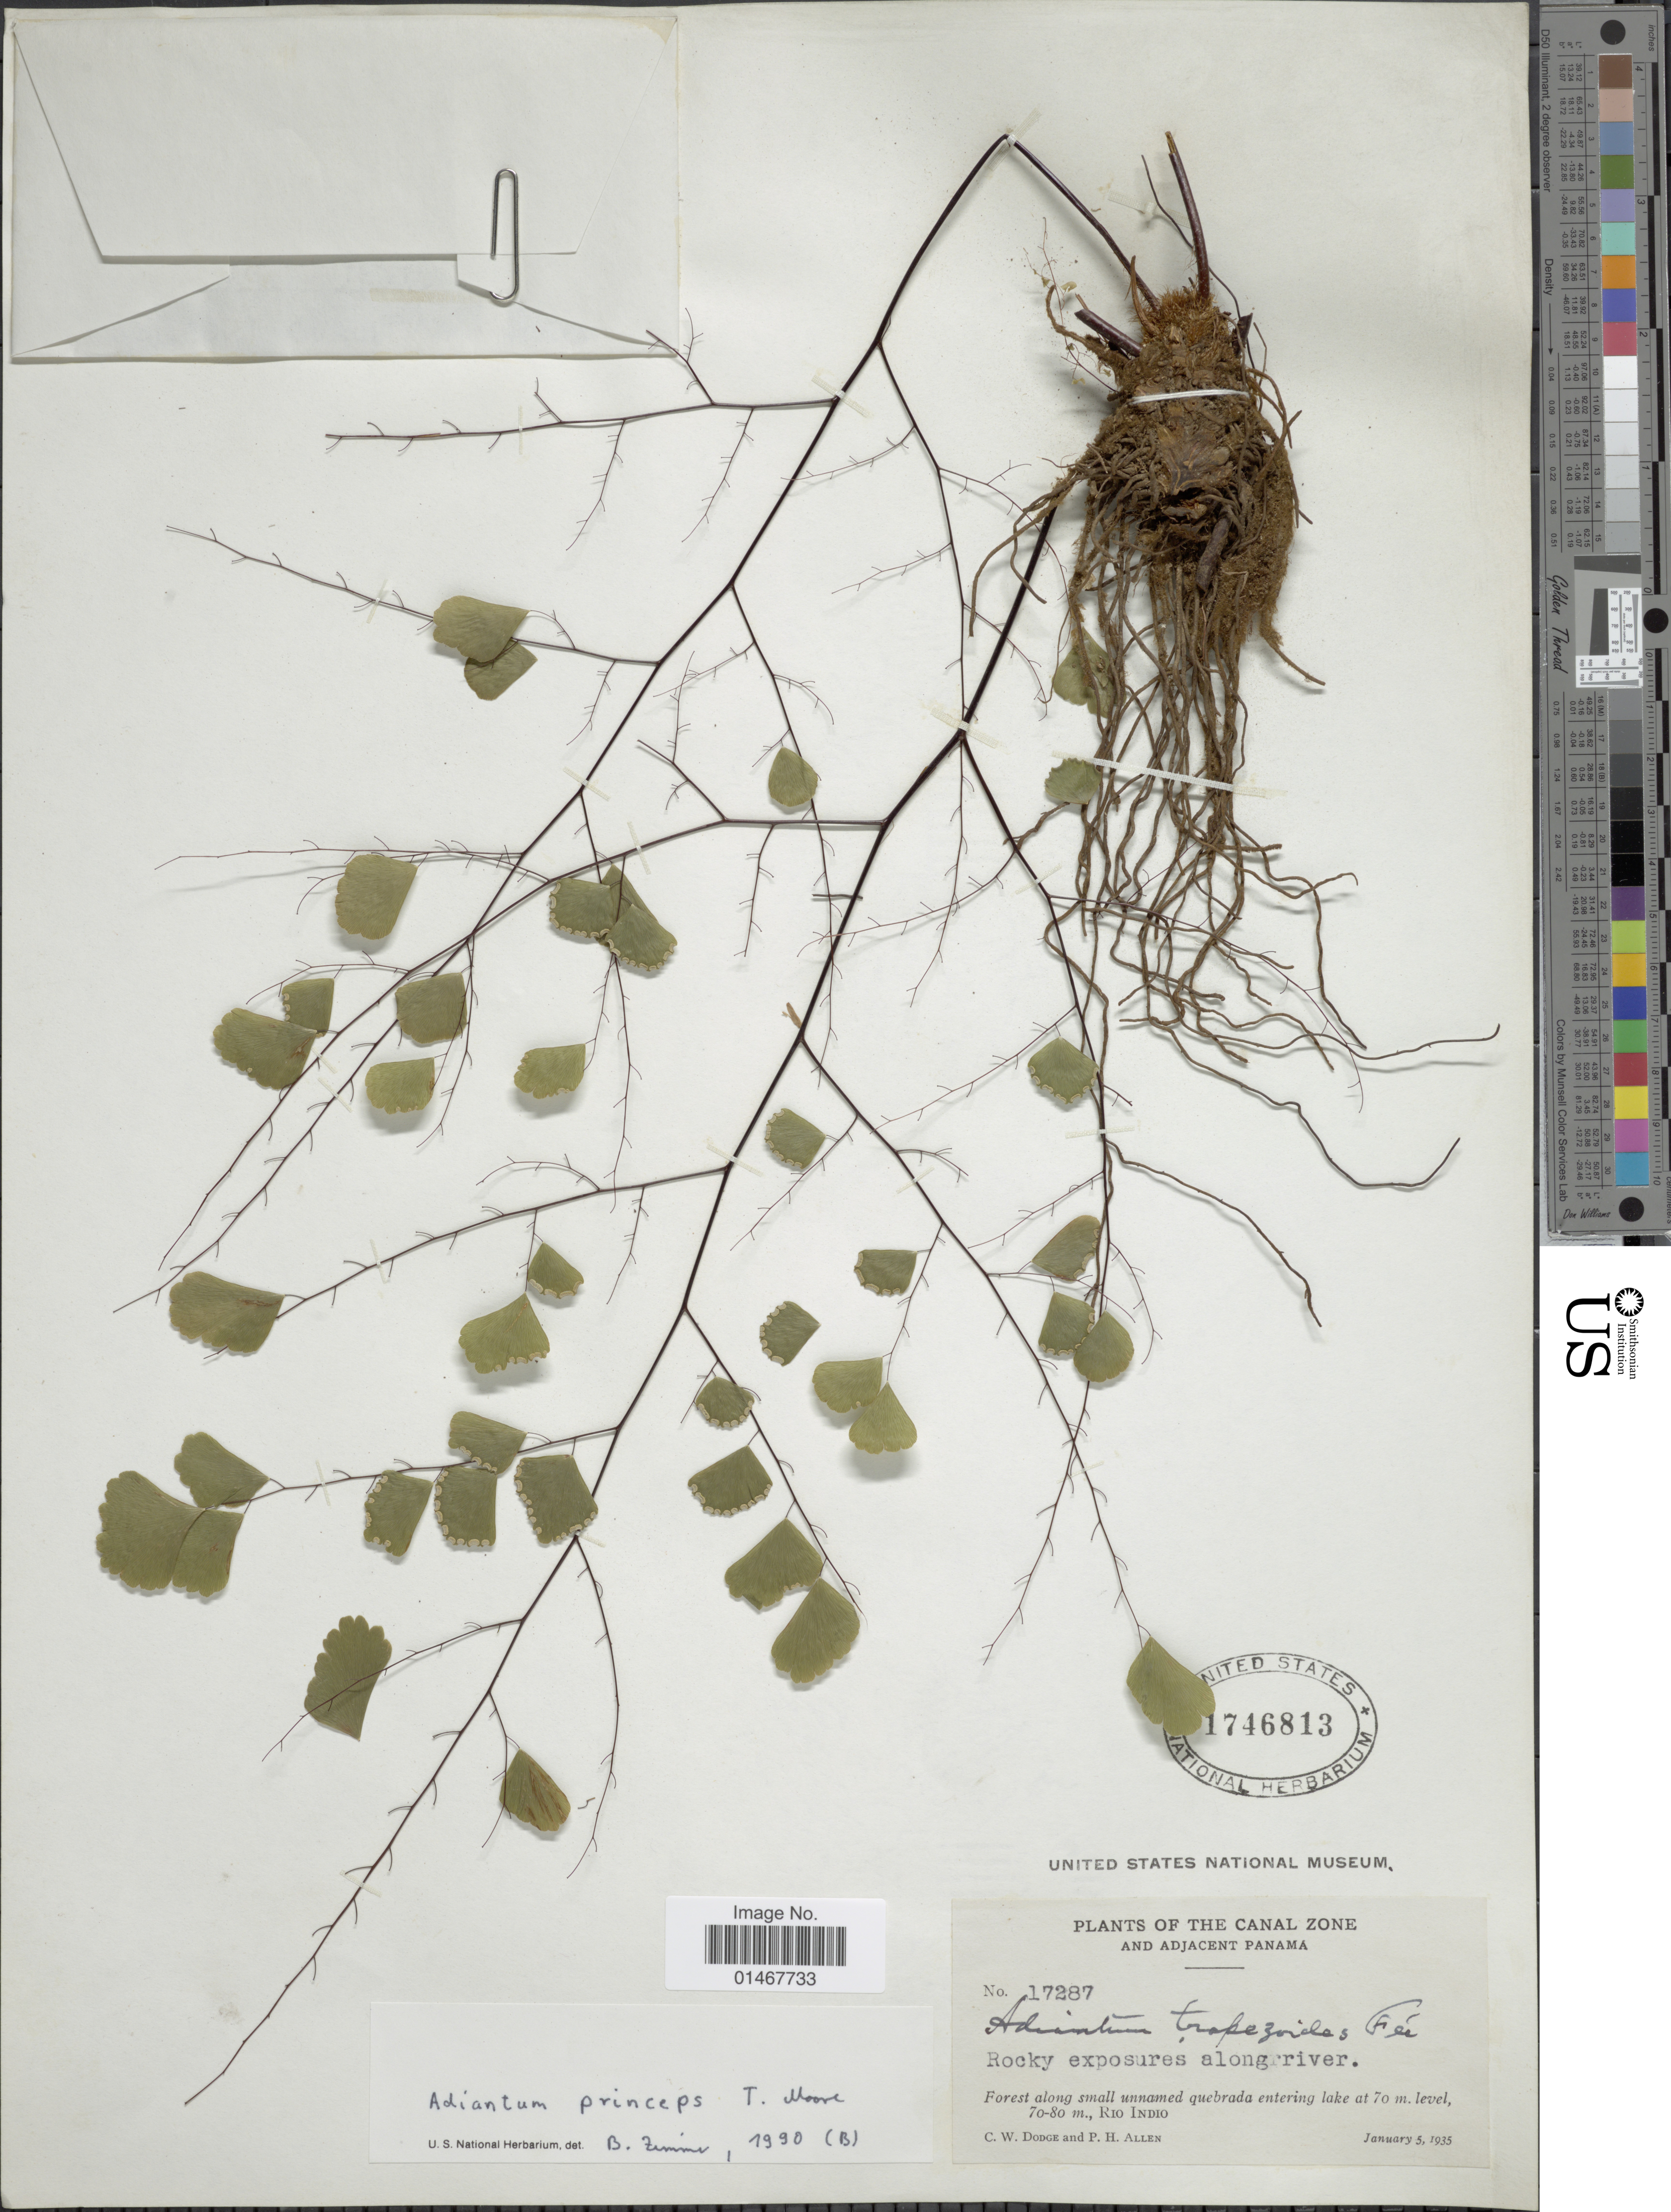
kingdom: Plantae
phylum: Tracheophyta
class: Polypodiopsida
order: Polypodiales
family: Pteridaceae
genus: Adiantum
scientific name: Adiantum princeps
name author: T. Moore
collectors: C. Dodge & P. H. Allen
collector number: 17287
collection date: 1935-01-05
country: Panama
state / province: Colón / Panamá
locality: The Canal Zone and Adjacent Panama, Rocky exposures along river. Forest along small unnamed quebrada entering lake, Rio Indio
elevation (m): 70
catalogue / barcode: US 1746813